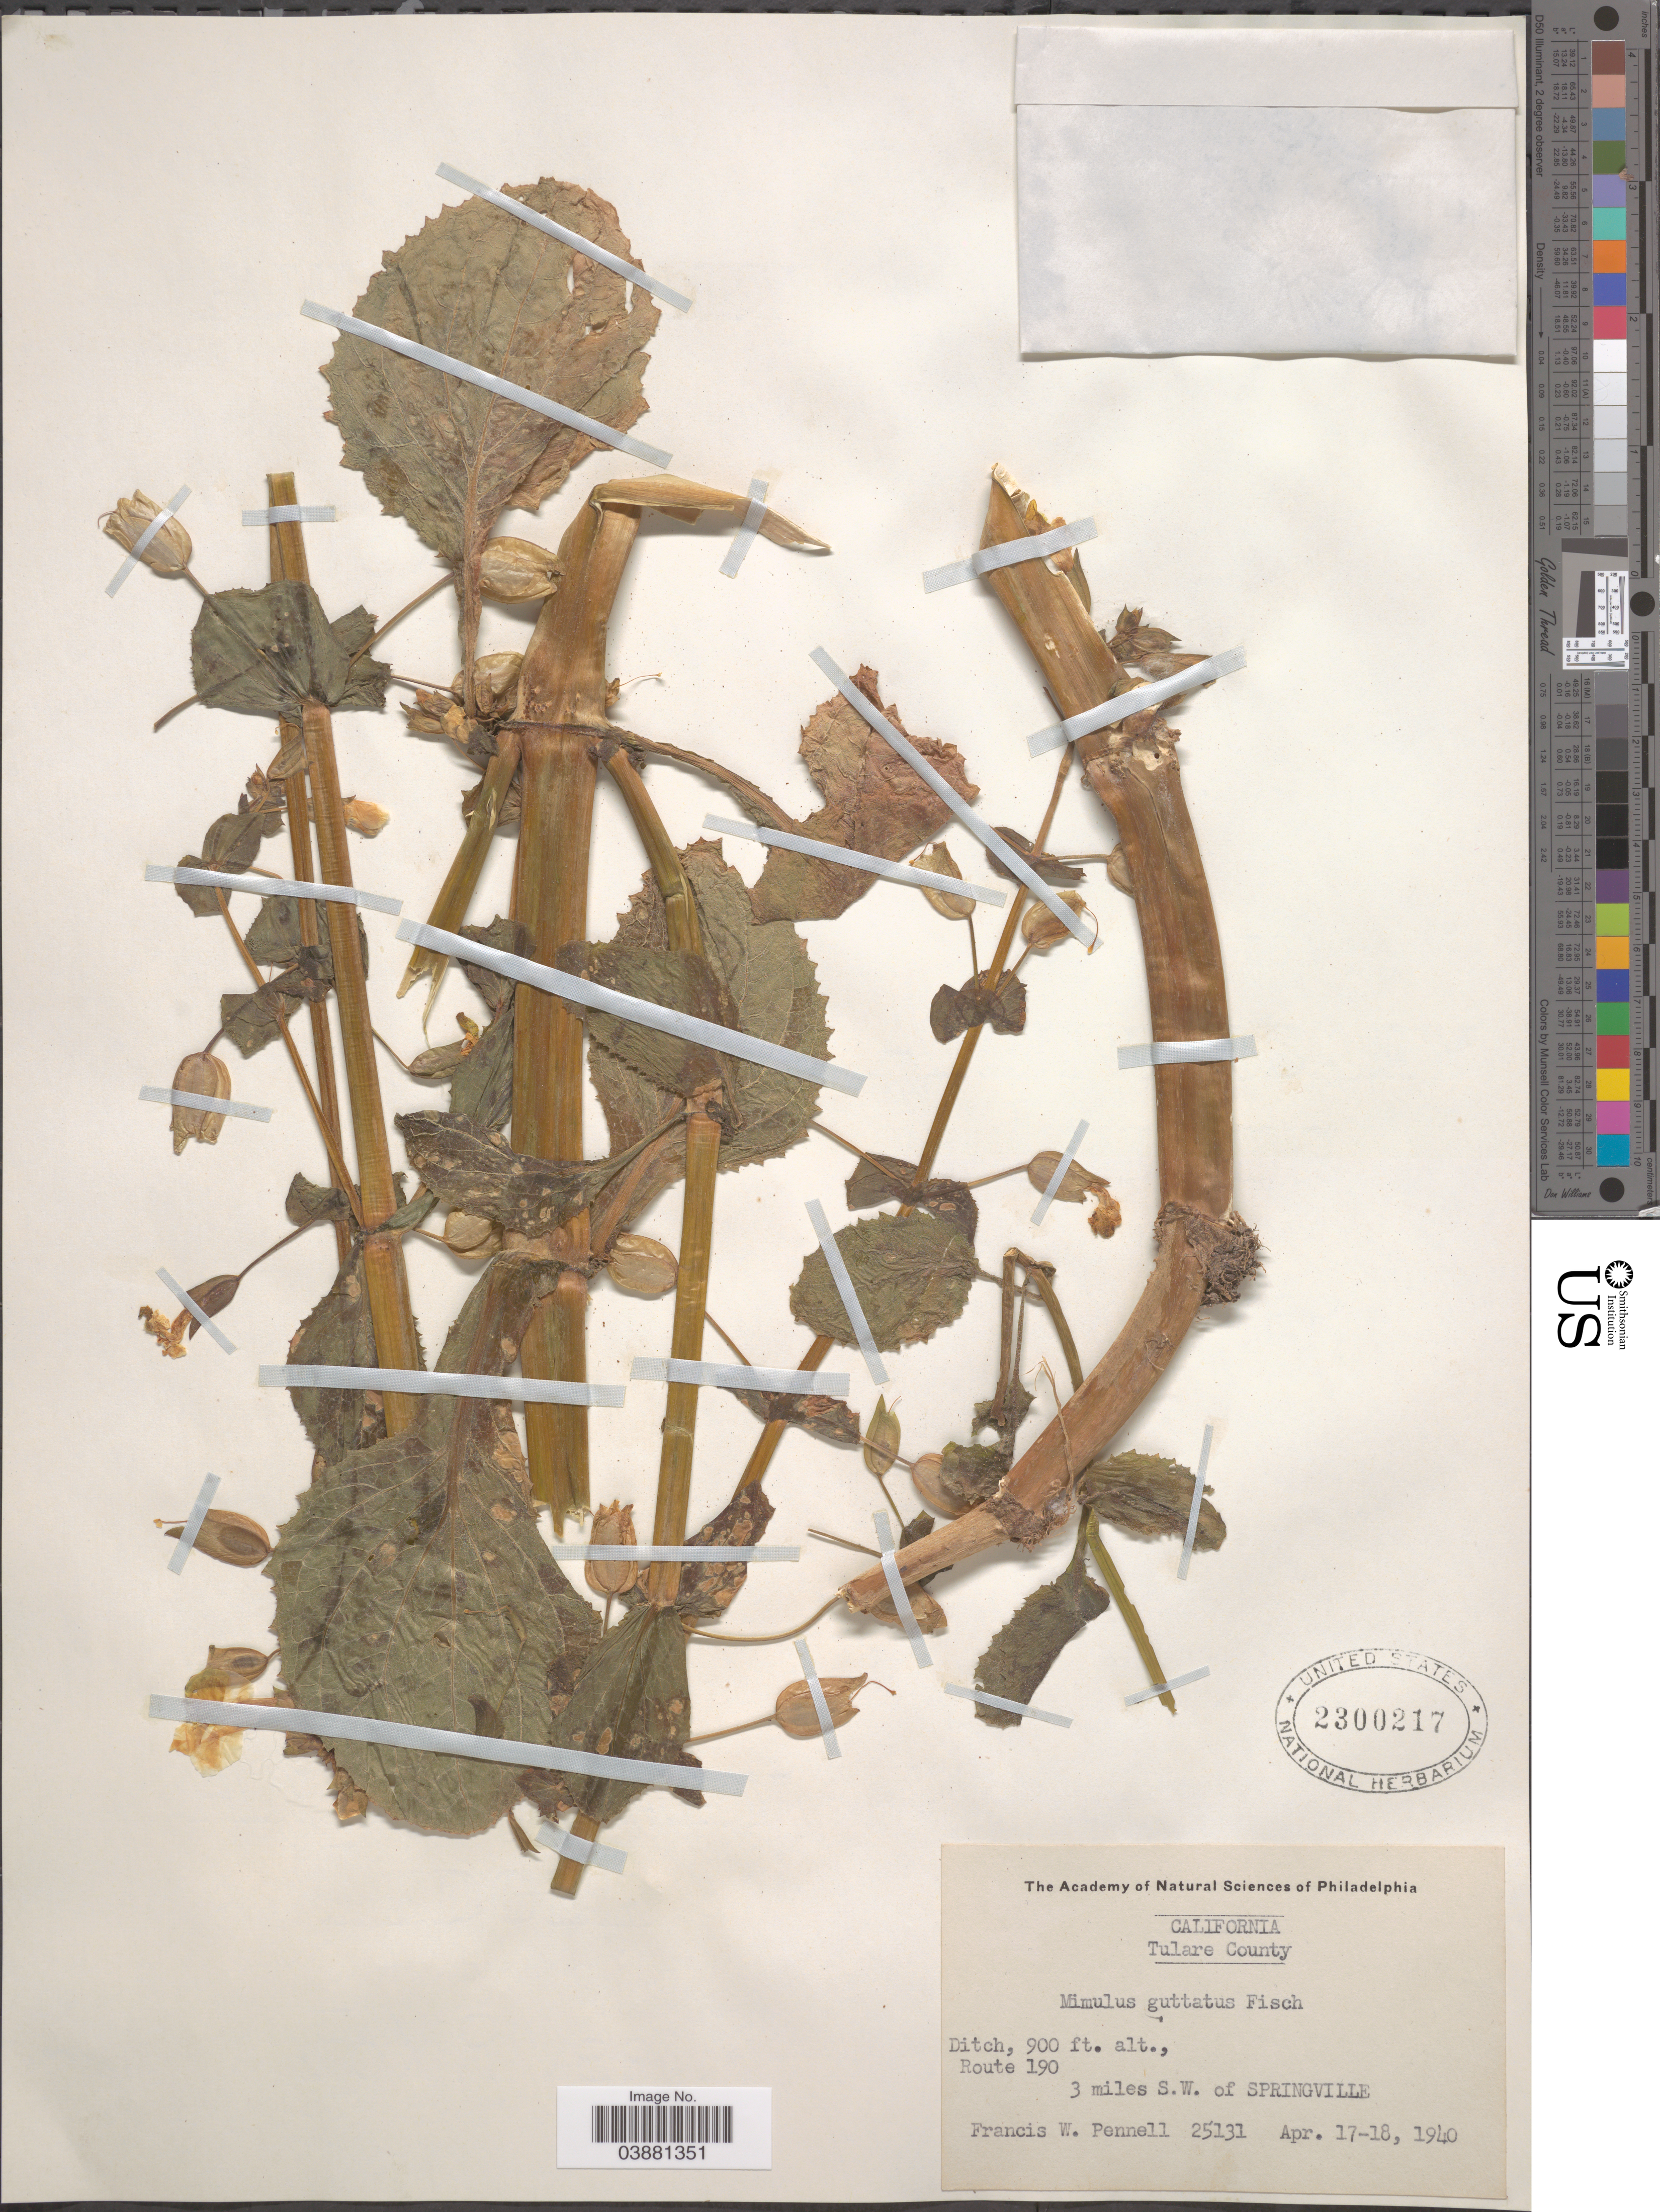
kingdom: Plantae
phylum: Tracheophyta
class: Magnoliopsida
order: Lamiales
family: Phrymaceae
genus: Mimulus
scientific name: Mimulus guttatus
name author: DC.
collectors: F. W. Pennell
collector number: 35131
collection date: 1940-04-17/1940-04-18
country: United States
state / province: California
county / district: Tulare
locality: Tulare County. Ditch, Route 190. 3 miles S.W. of Springville.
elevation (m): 274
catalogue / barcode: US 2300217